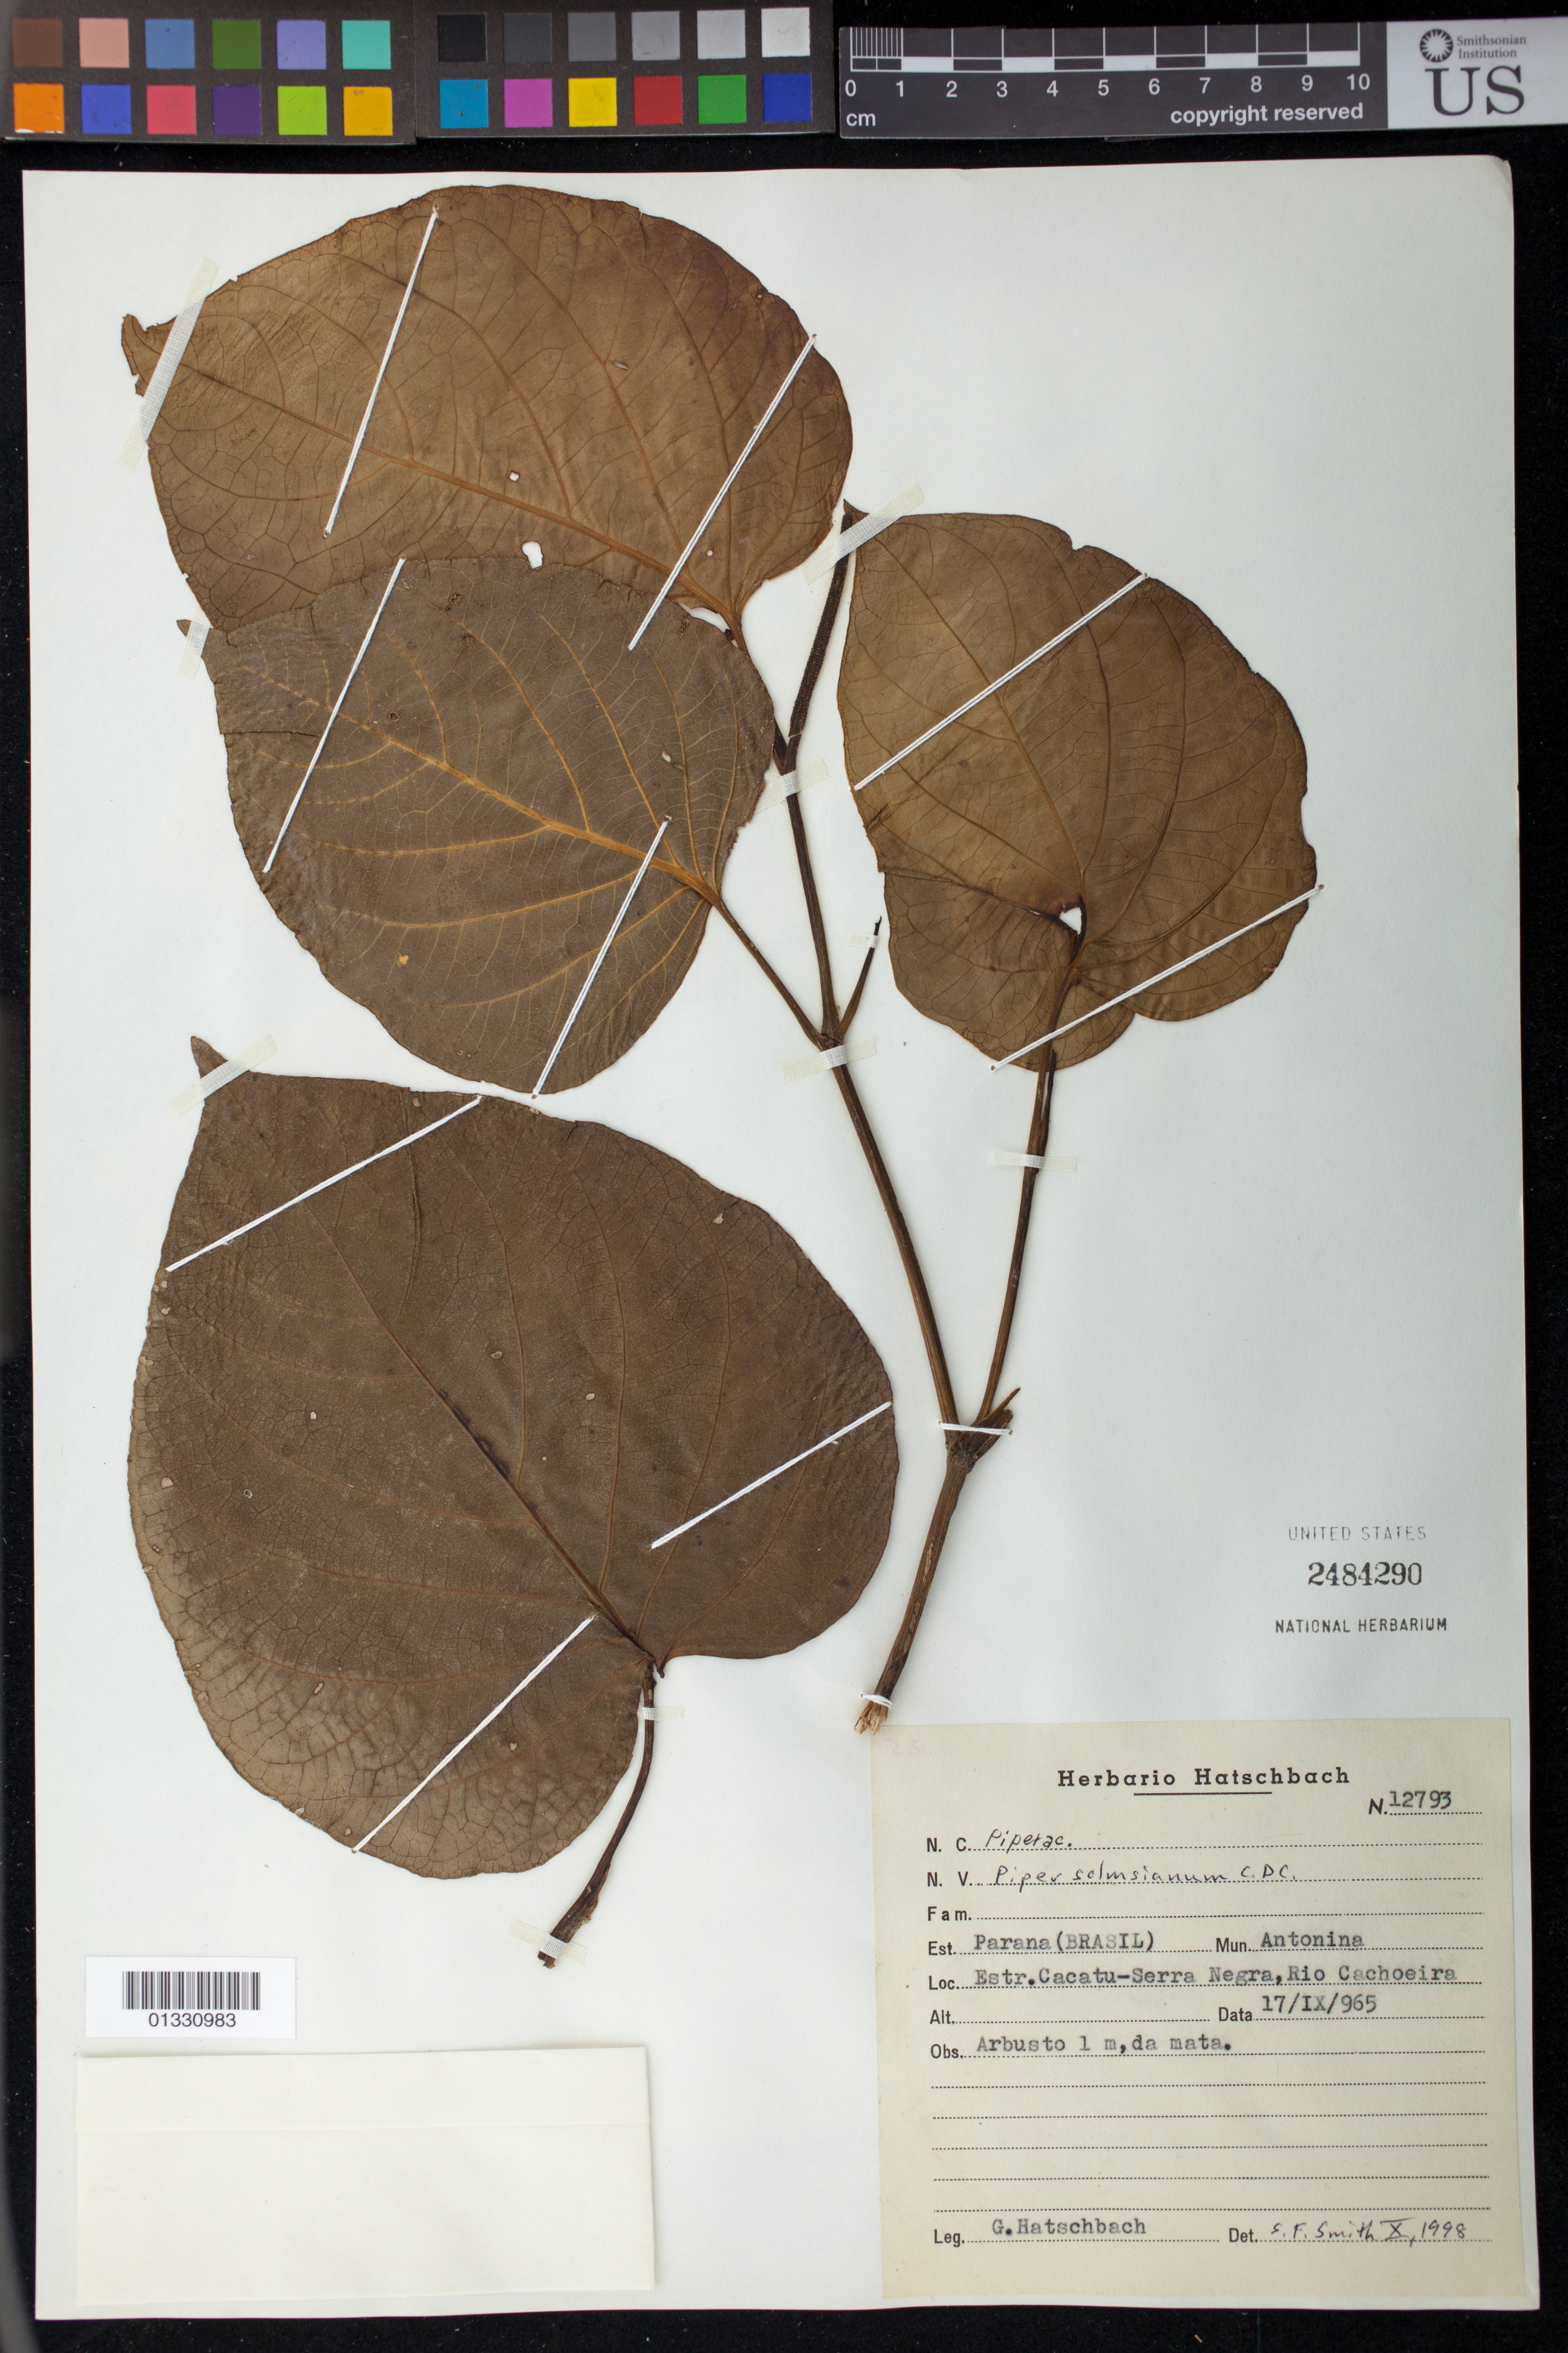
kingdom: Plantae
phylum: Tracheophyta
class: Magnoliopsida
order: Piperales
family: Piperaceae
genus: Piper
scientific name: Piper solmsianum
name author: C. DC.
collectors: G. Hatschbach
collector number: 12793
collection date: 1965-09-17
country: Brazil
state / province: Paraná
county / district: Antonina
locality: Estrada Cacatu-Serra Negra, Rio Cachoeira.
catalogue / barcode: US 2484290